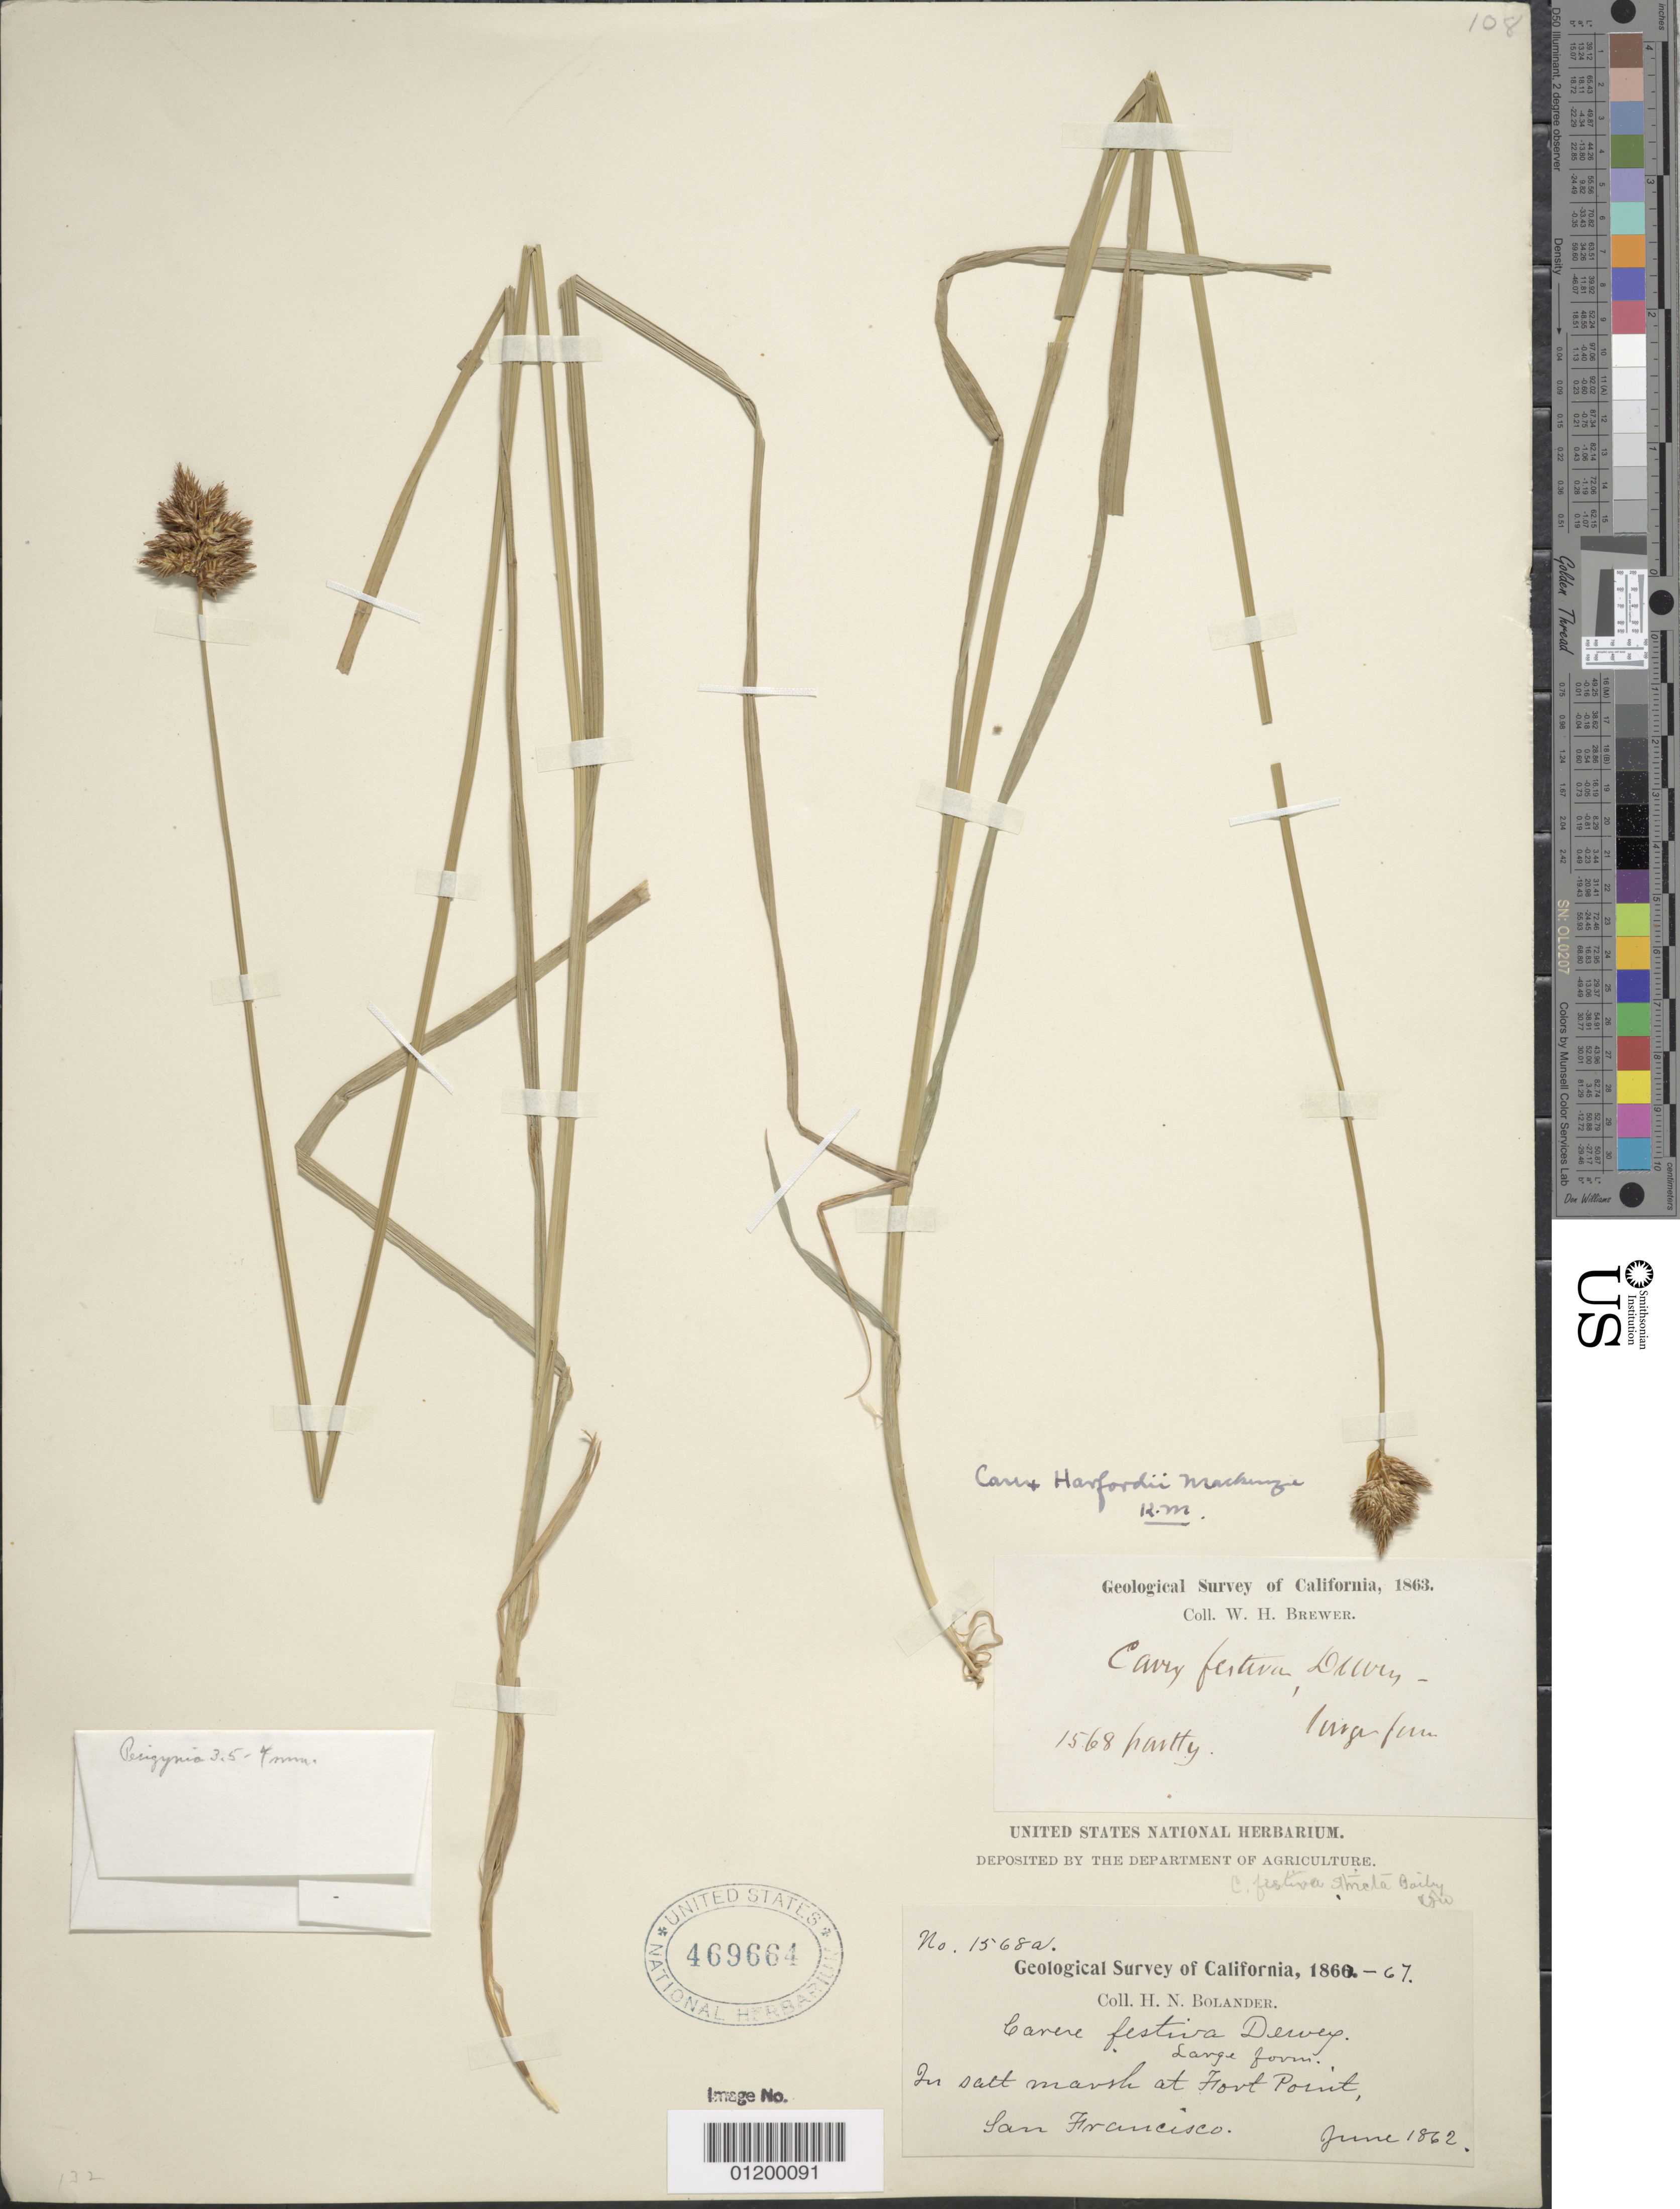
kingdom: Plantae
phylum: Tracheophyta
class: Liliopsida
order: Poales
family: Cyperaceae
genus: Carex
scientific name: Carex harfordii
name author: Mack.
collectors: H. Bolander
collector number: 1568a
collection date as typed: Jun 1862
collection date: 1862-06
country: United States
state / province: California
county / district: San Francisco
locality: In salt marsh, at Fort Point, San Francisco.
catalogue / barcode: US 469664